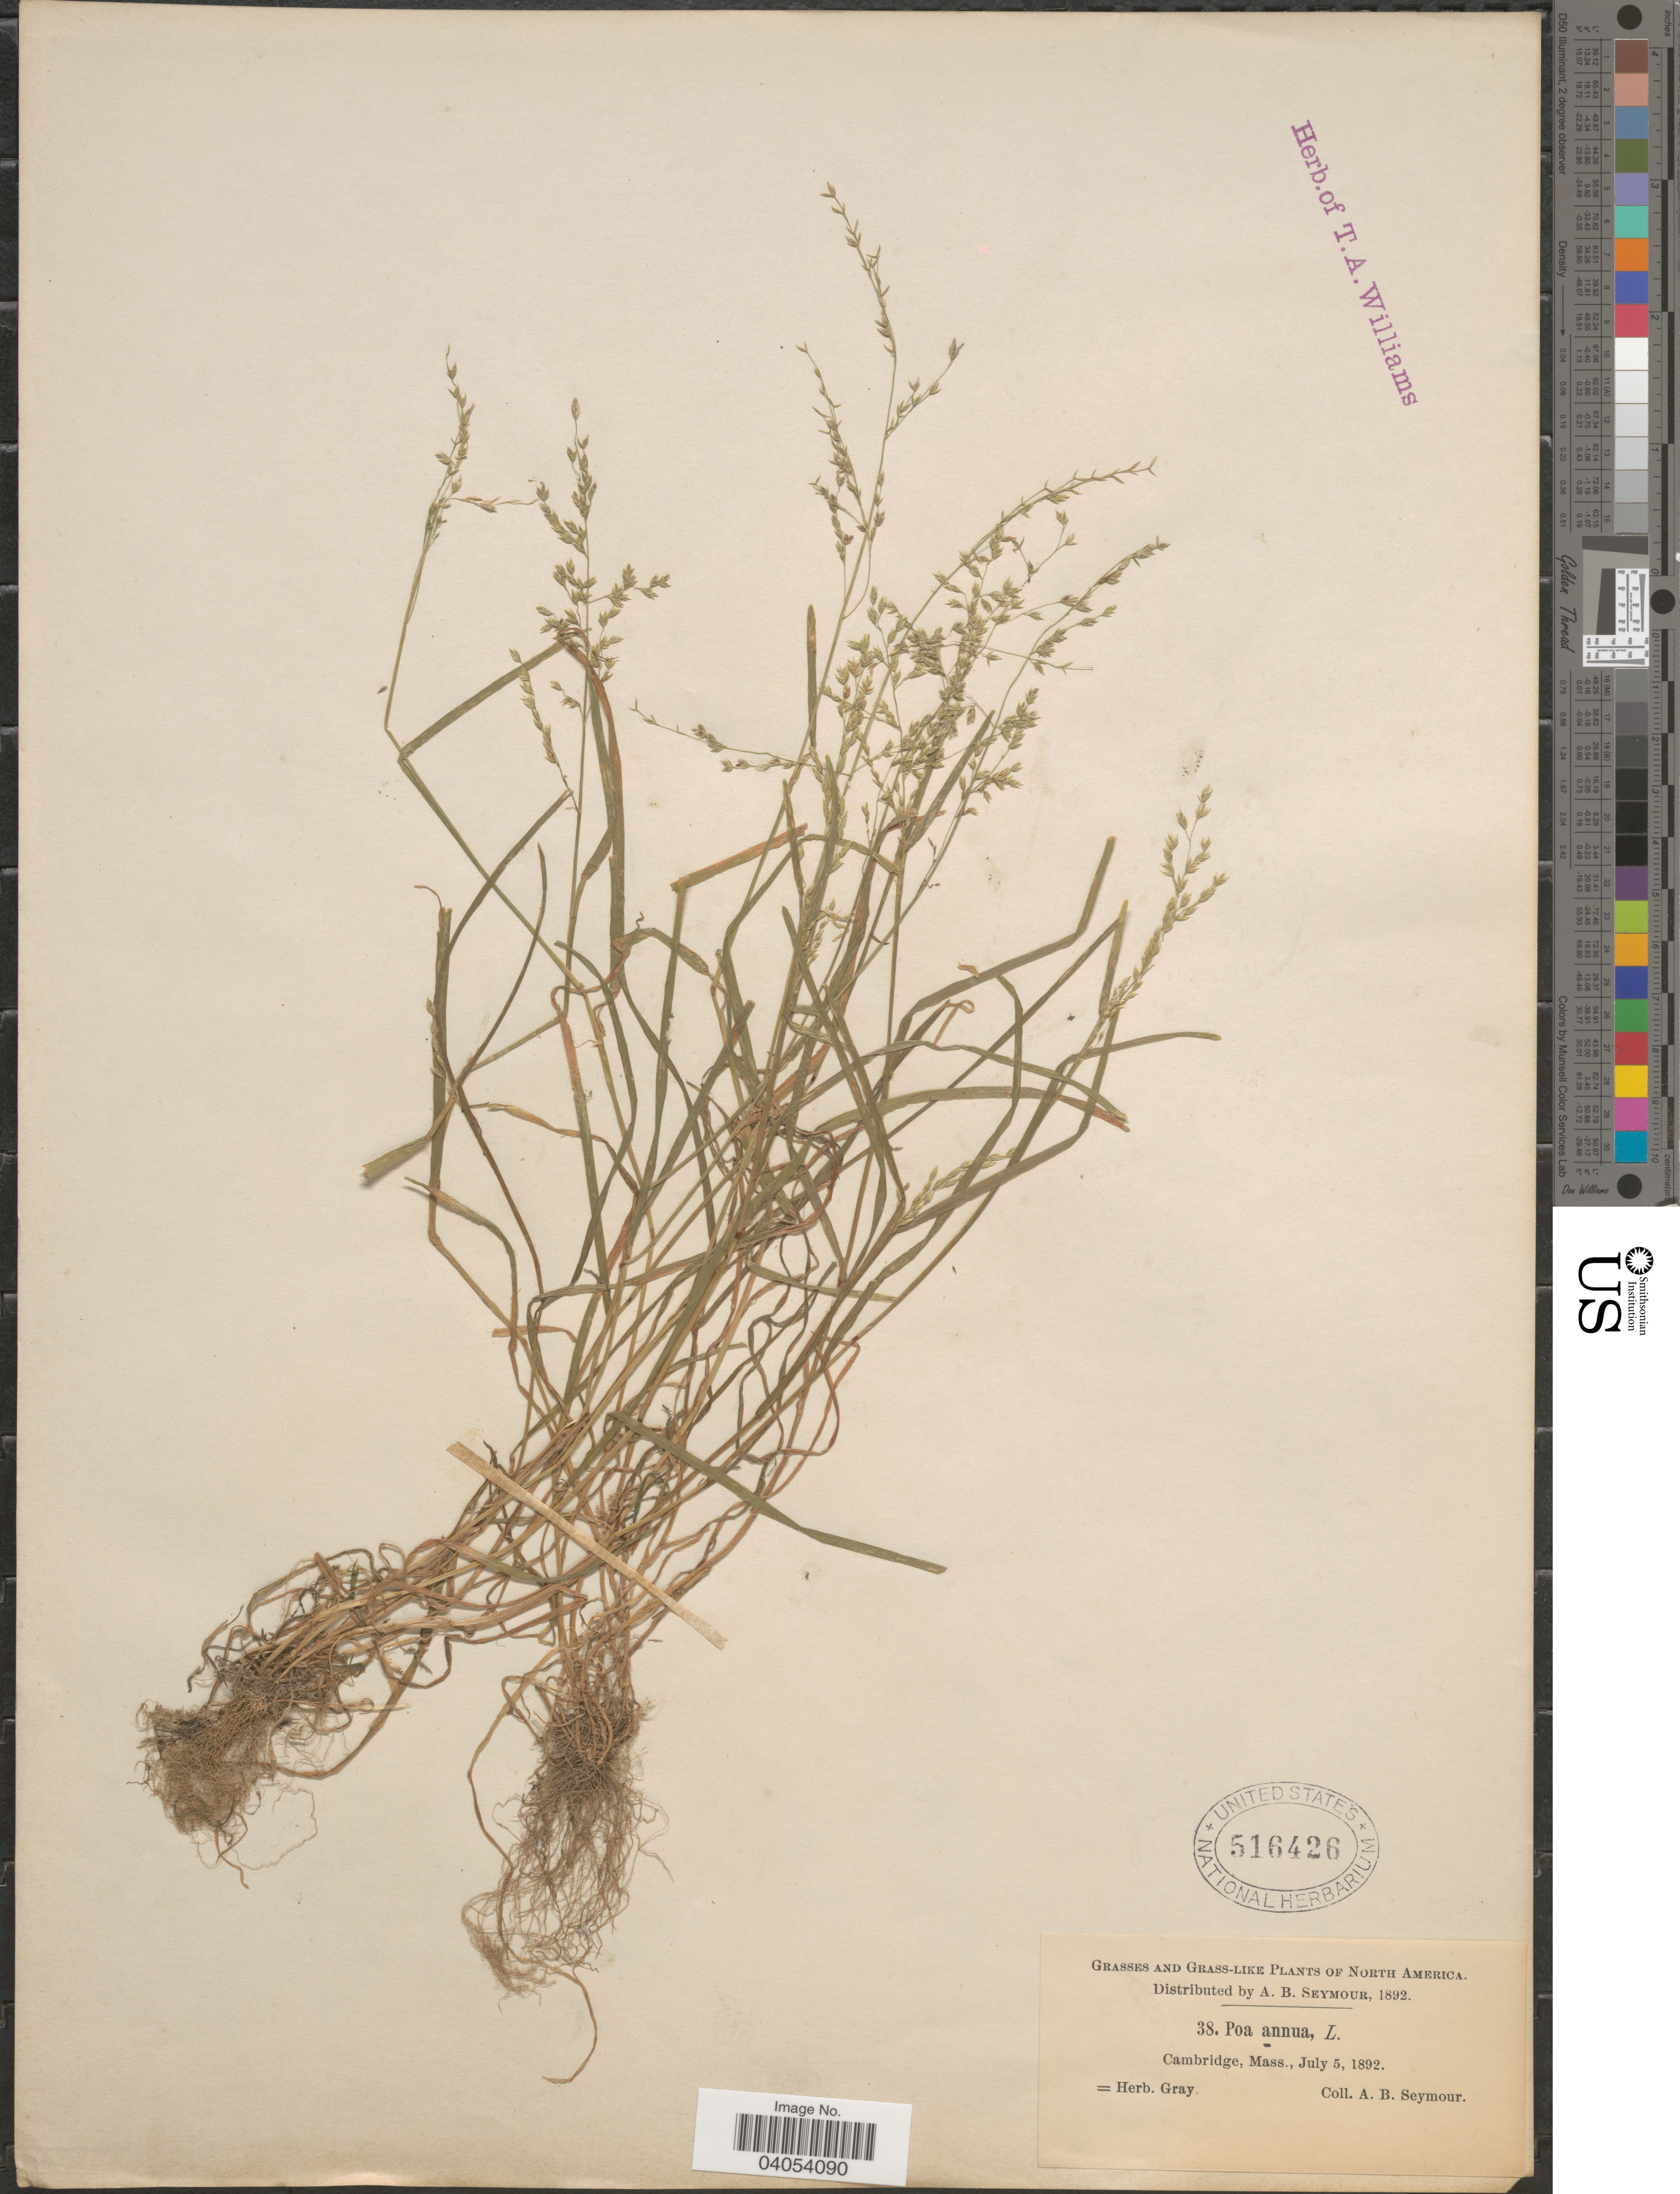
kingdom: Plantae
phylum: Tracheophyta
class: Liliopsida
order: Poales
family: Poaceae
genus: Poa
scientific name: Poa annua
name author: L.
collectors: A. Seymour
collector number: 38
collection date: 1892-07-05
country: United States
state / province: Massachusetts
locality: Cambridge.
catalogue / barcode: US 516426